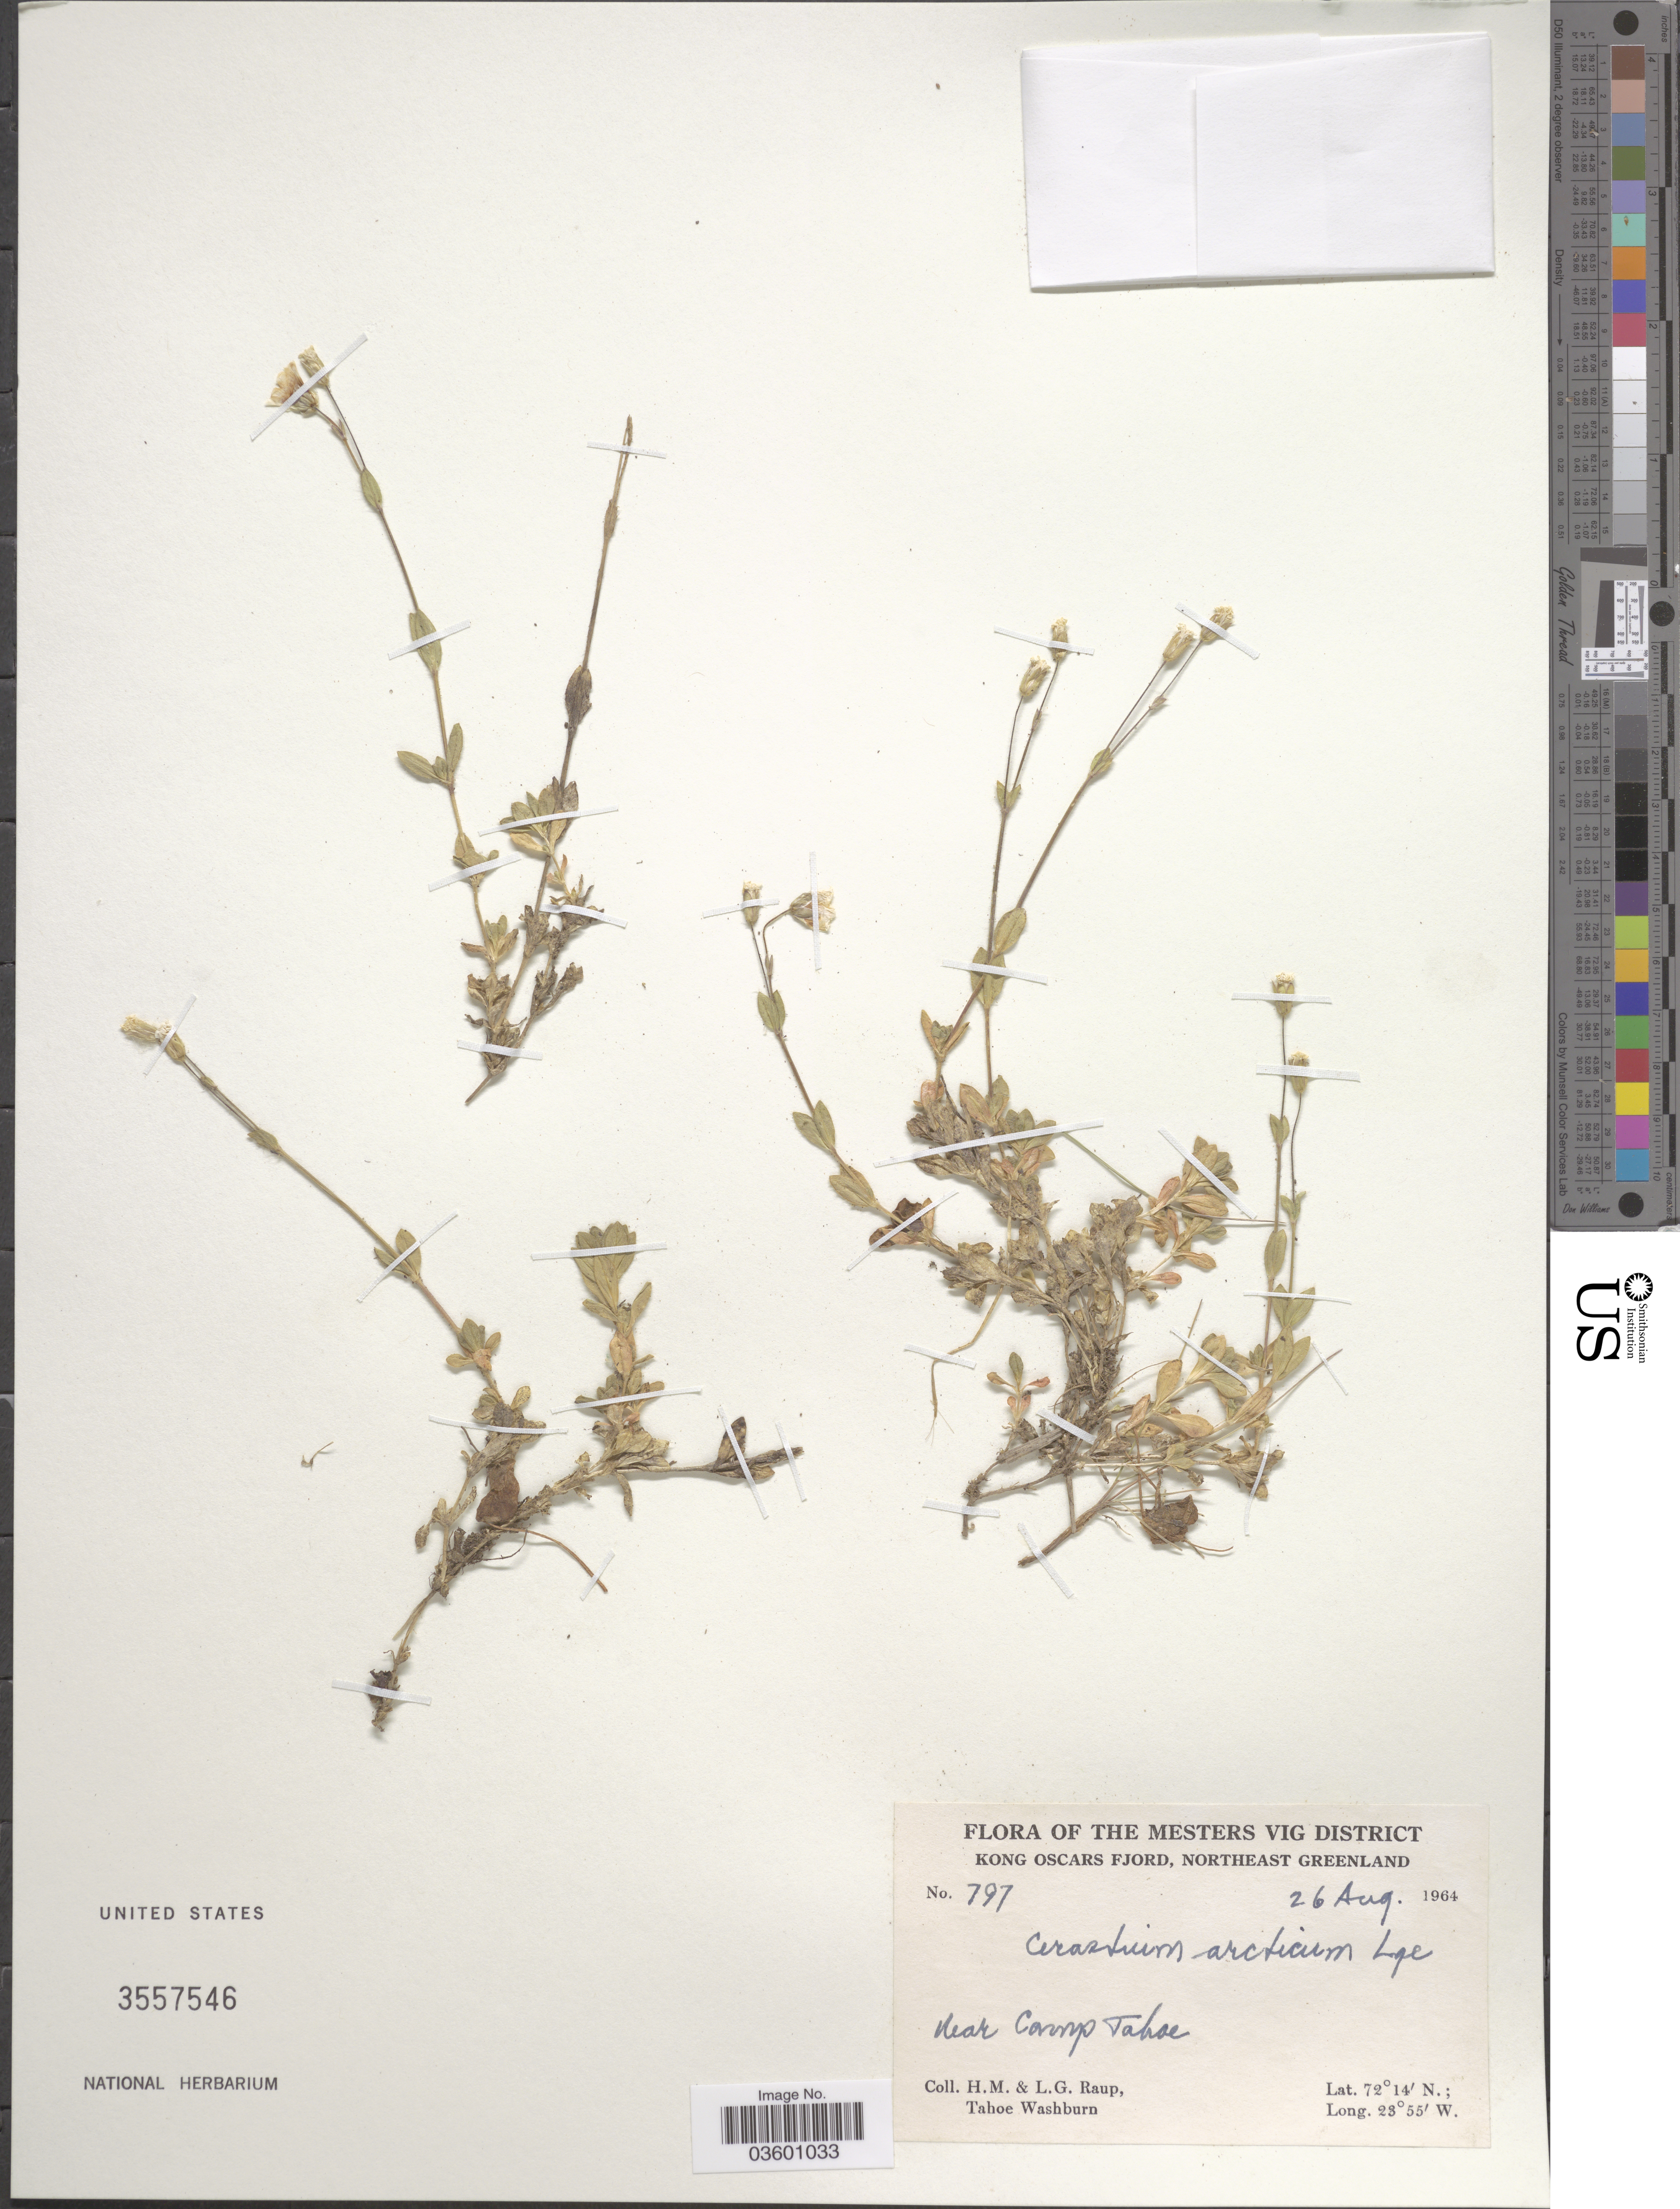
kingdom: Plantae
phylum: Tracheophyta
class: Magnoliopsida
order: Caryophyllales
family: Caryophyllaceae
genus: Cerastium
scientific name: Cerastium arcticum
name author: Lange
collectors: H. Raup & L. Raup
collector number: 797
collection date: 1964-08-26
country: Greenland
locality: The Mesters Vig District. Kong Oscars Fjord, northeast Greenland. Near Camp Tahoe. Tahoe Washburn.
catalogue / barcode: US 3557546